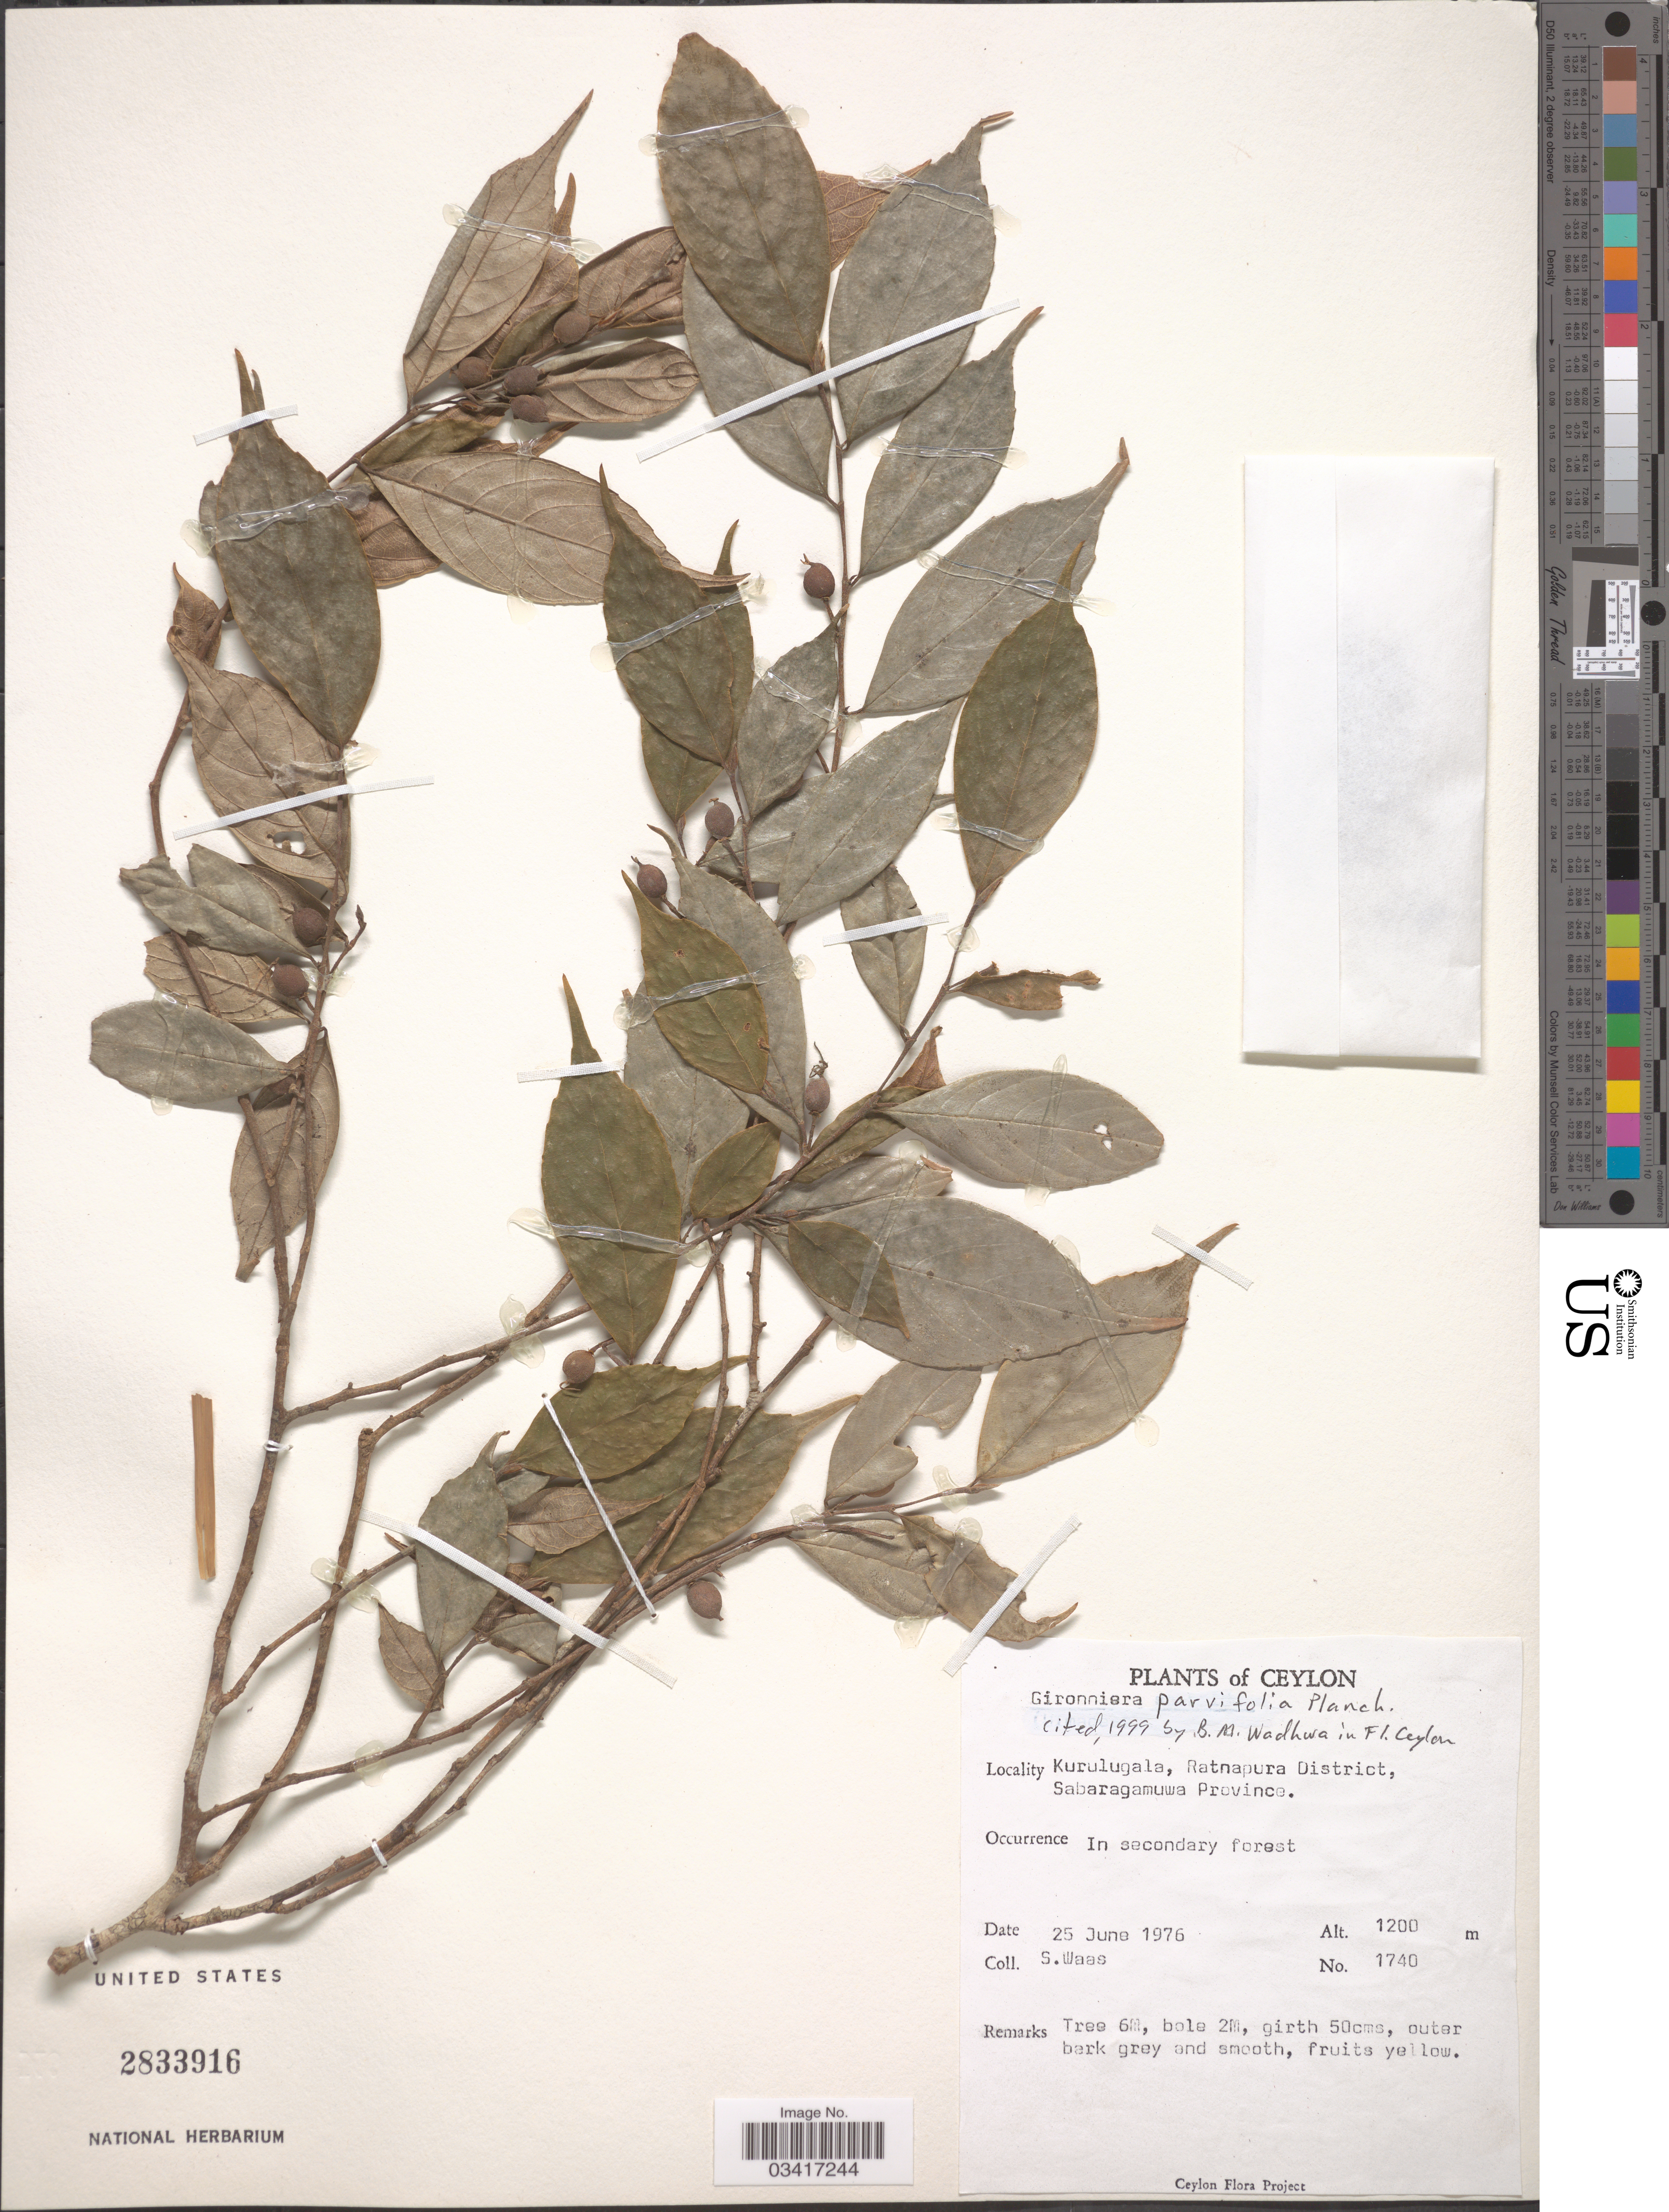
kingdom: Plantae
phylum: Tracheophyta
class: Magnoliopsida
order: Rosales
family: Cannabaceae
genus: Gironniera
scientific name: Gironniera parvifolia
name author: Planch.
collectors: S. Waas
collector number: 1740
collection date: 1976-06-25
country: Sri Lanka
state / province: Sabaragamuwa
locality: Ceylon. Kurulugala, Ratnapura District.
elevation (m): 1200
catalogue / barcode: US 2833916